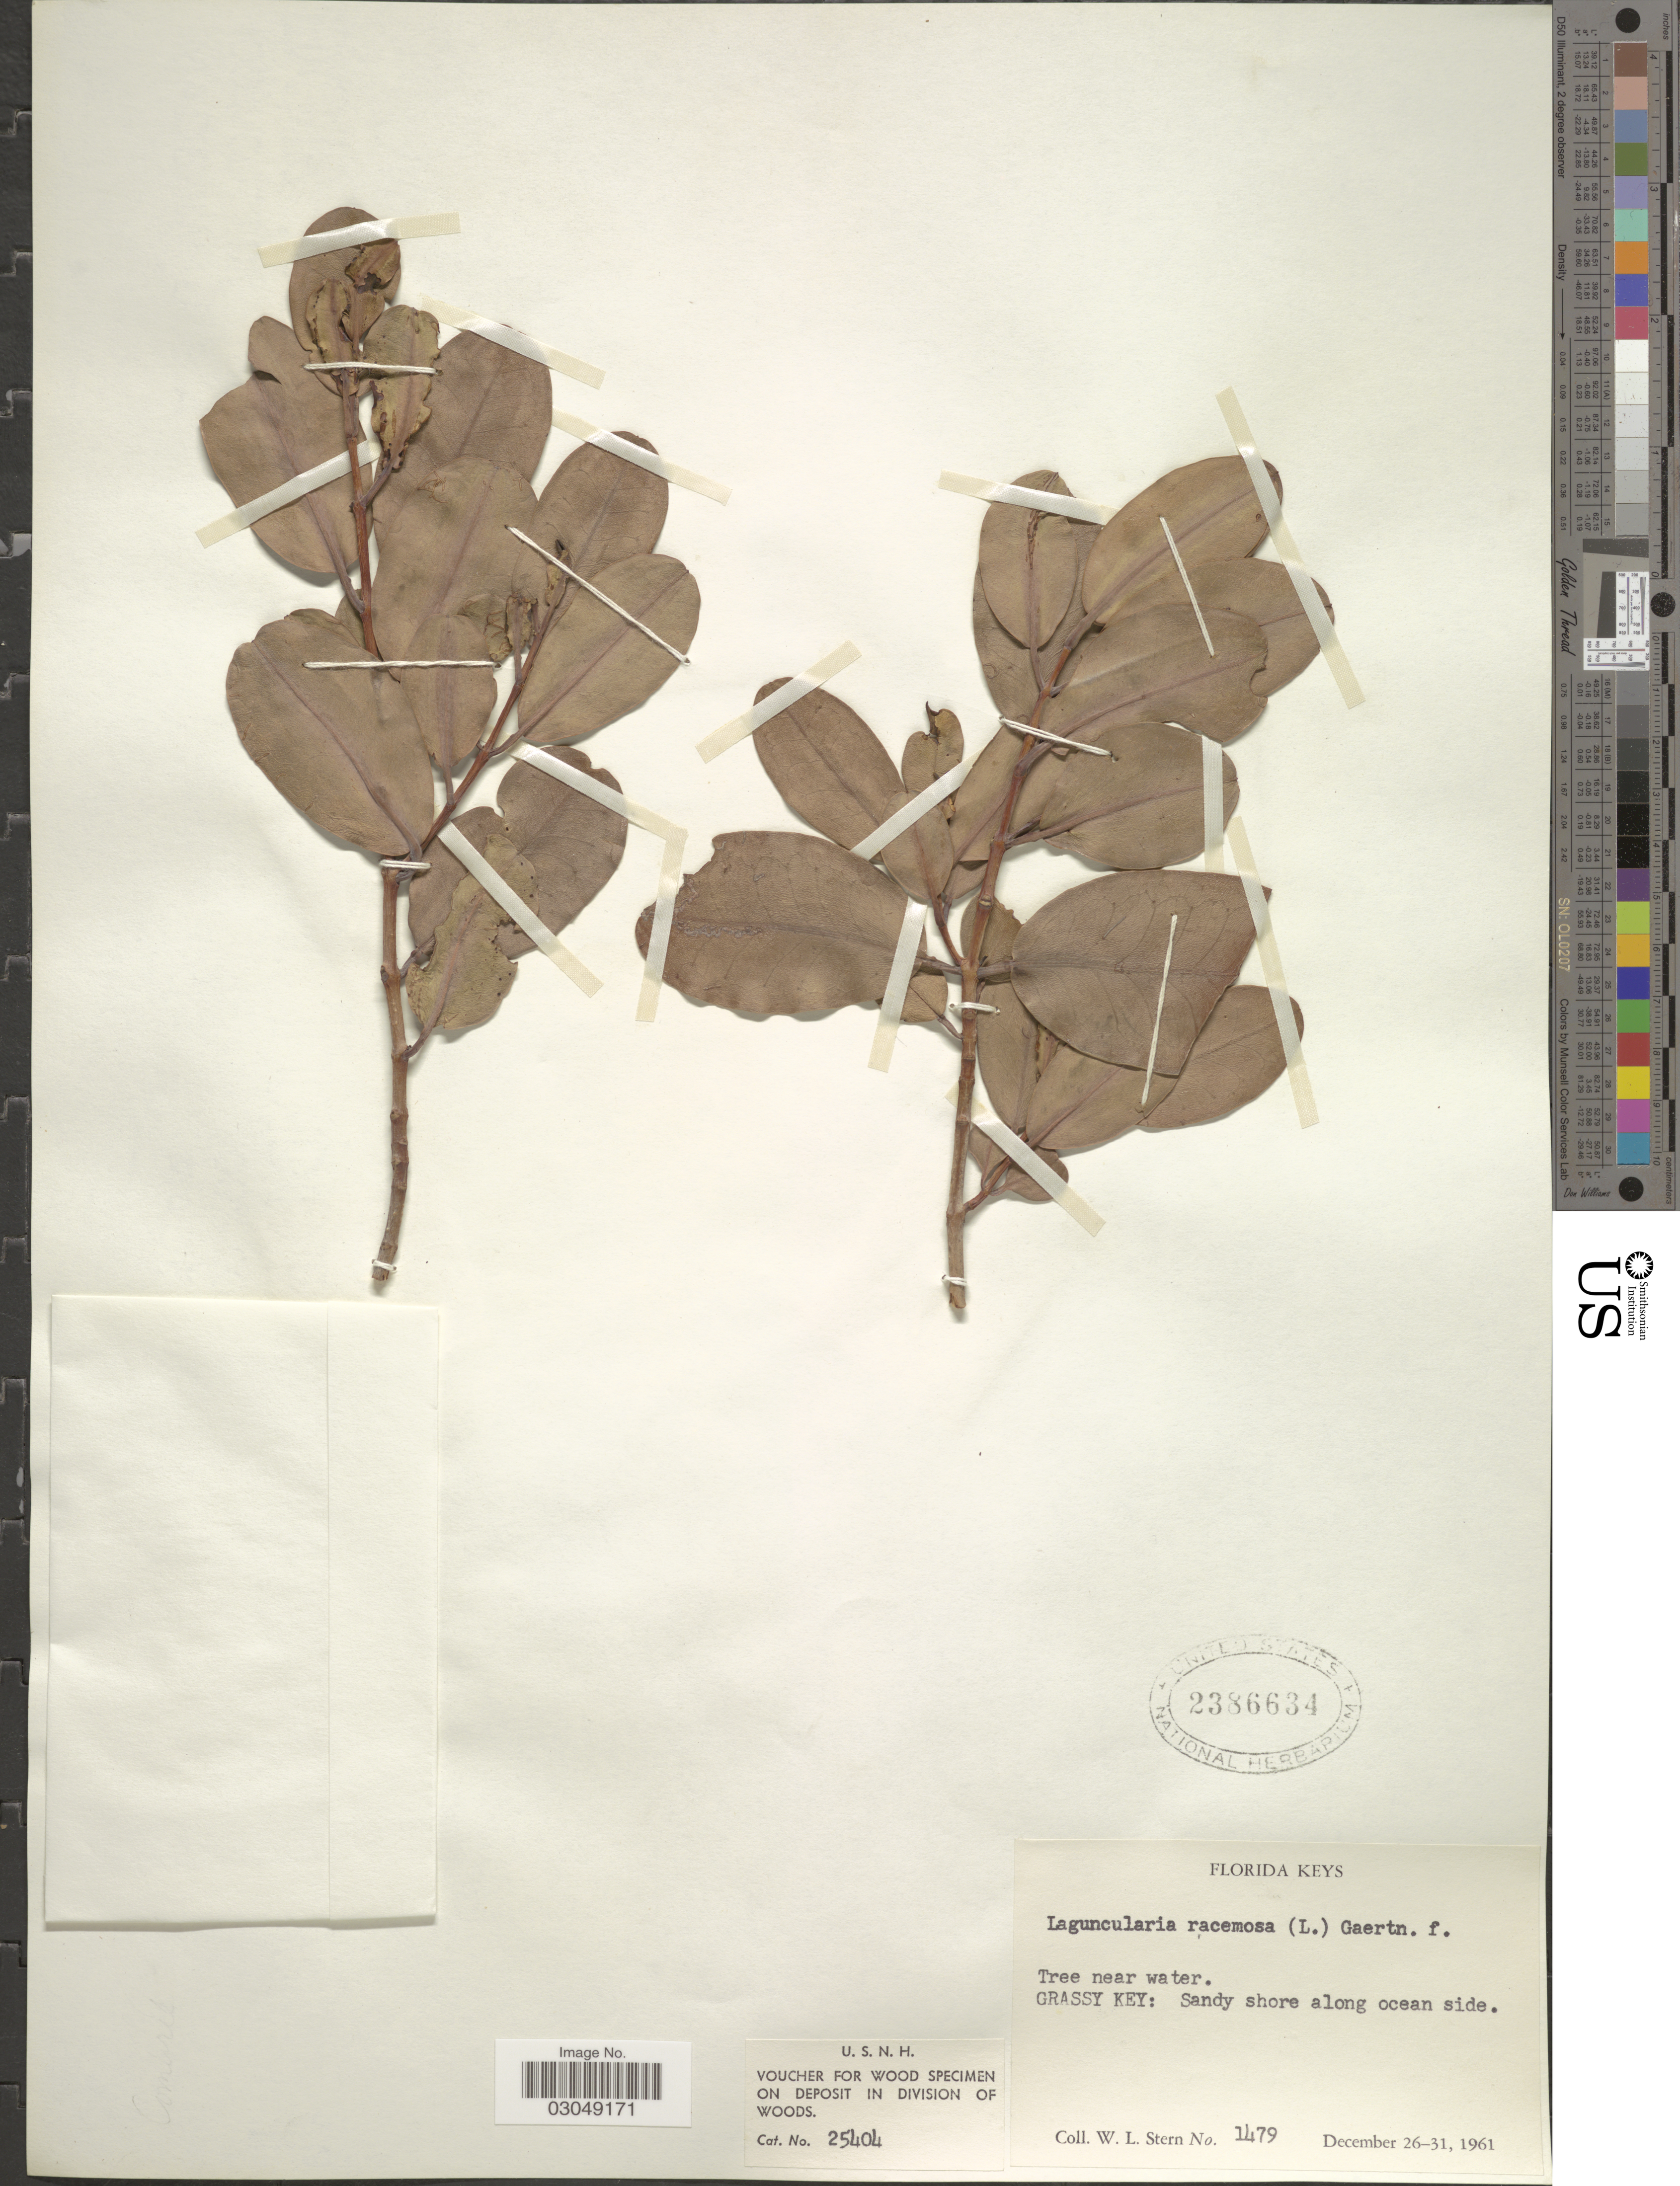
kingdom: Plantae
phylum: Tracheophyta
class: Magnoliopsida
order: Myrtales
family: Combretaceae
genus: Laguncularia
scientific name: Laguncularia racemosa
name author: (L.) C.F. Gaertn.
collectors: W. L. Stern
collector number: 1479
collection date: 1961-12-26/1961-12-31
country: United States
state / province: Florida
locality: Florida Keys. Grassy Key: Sandy shore along ocean side.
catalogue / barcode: US 2386634